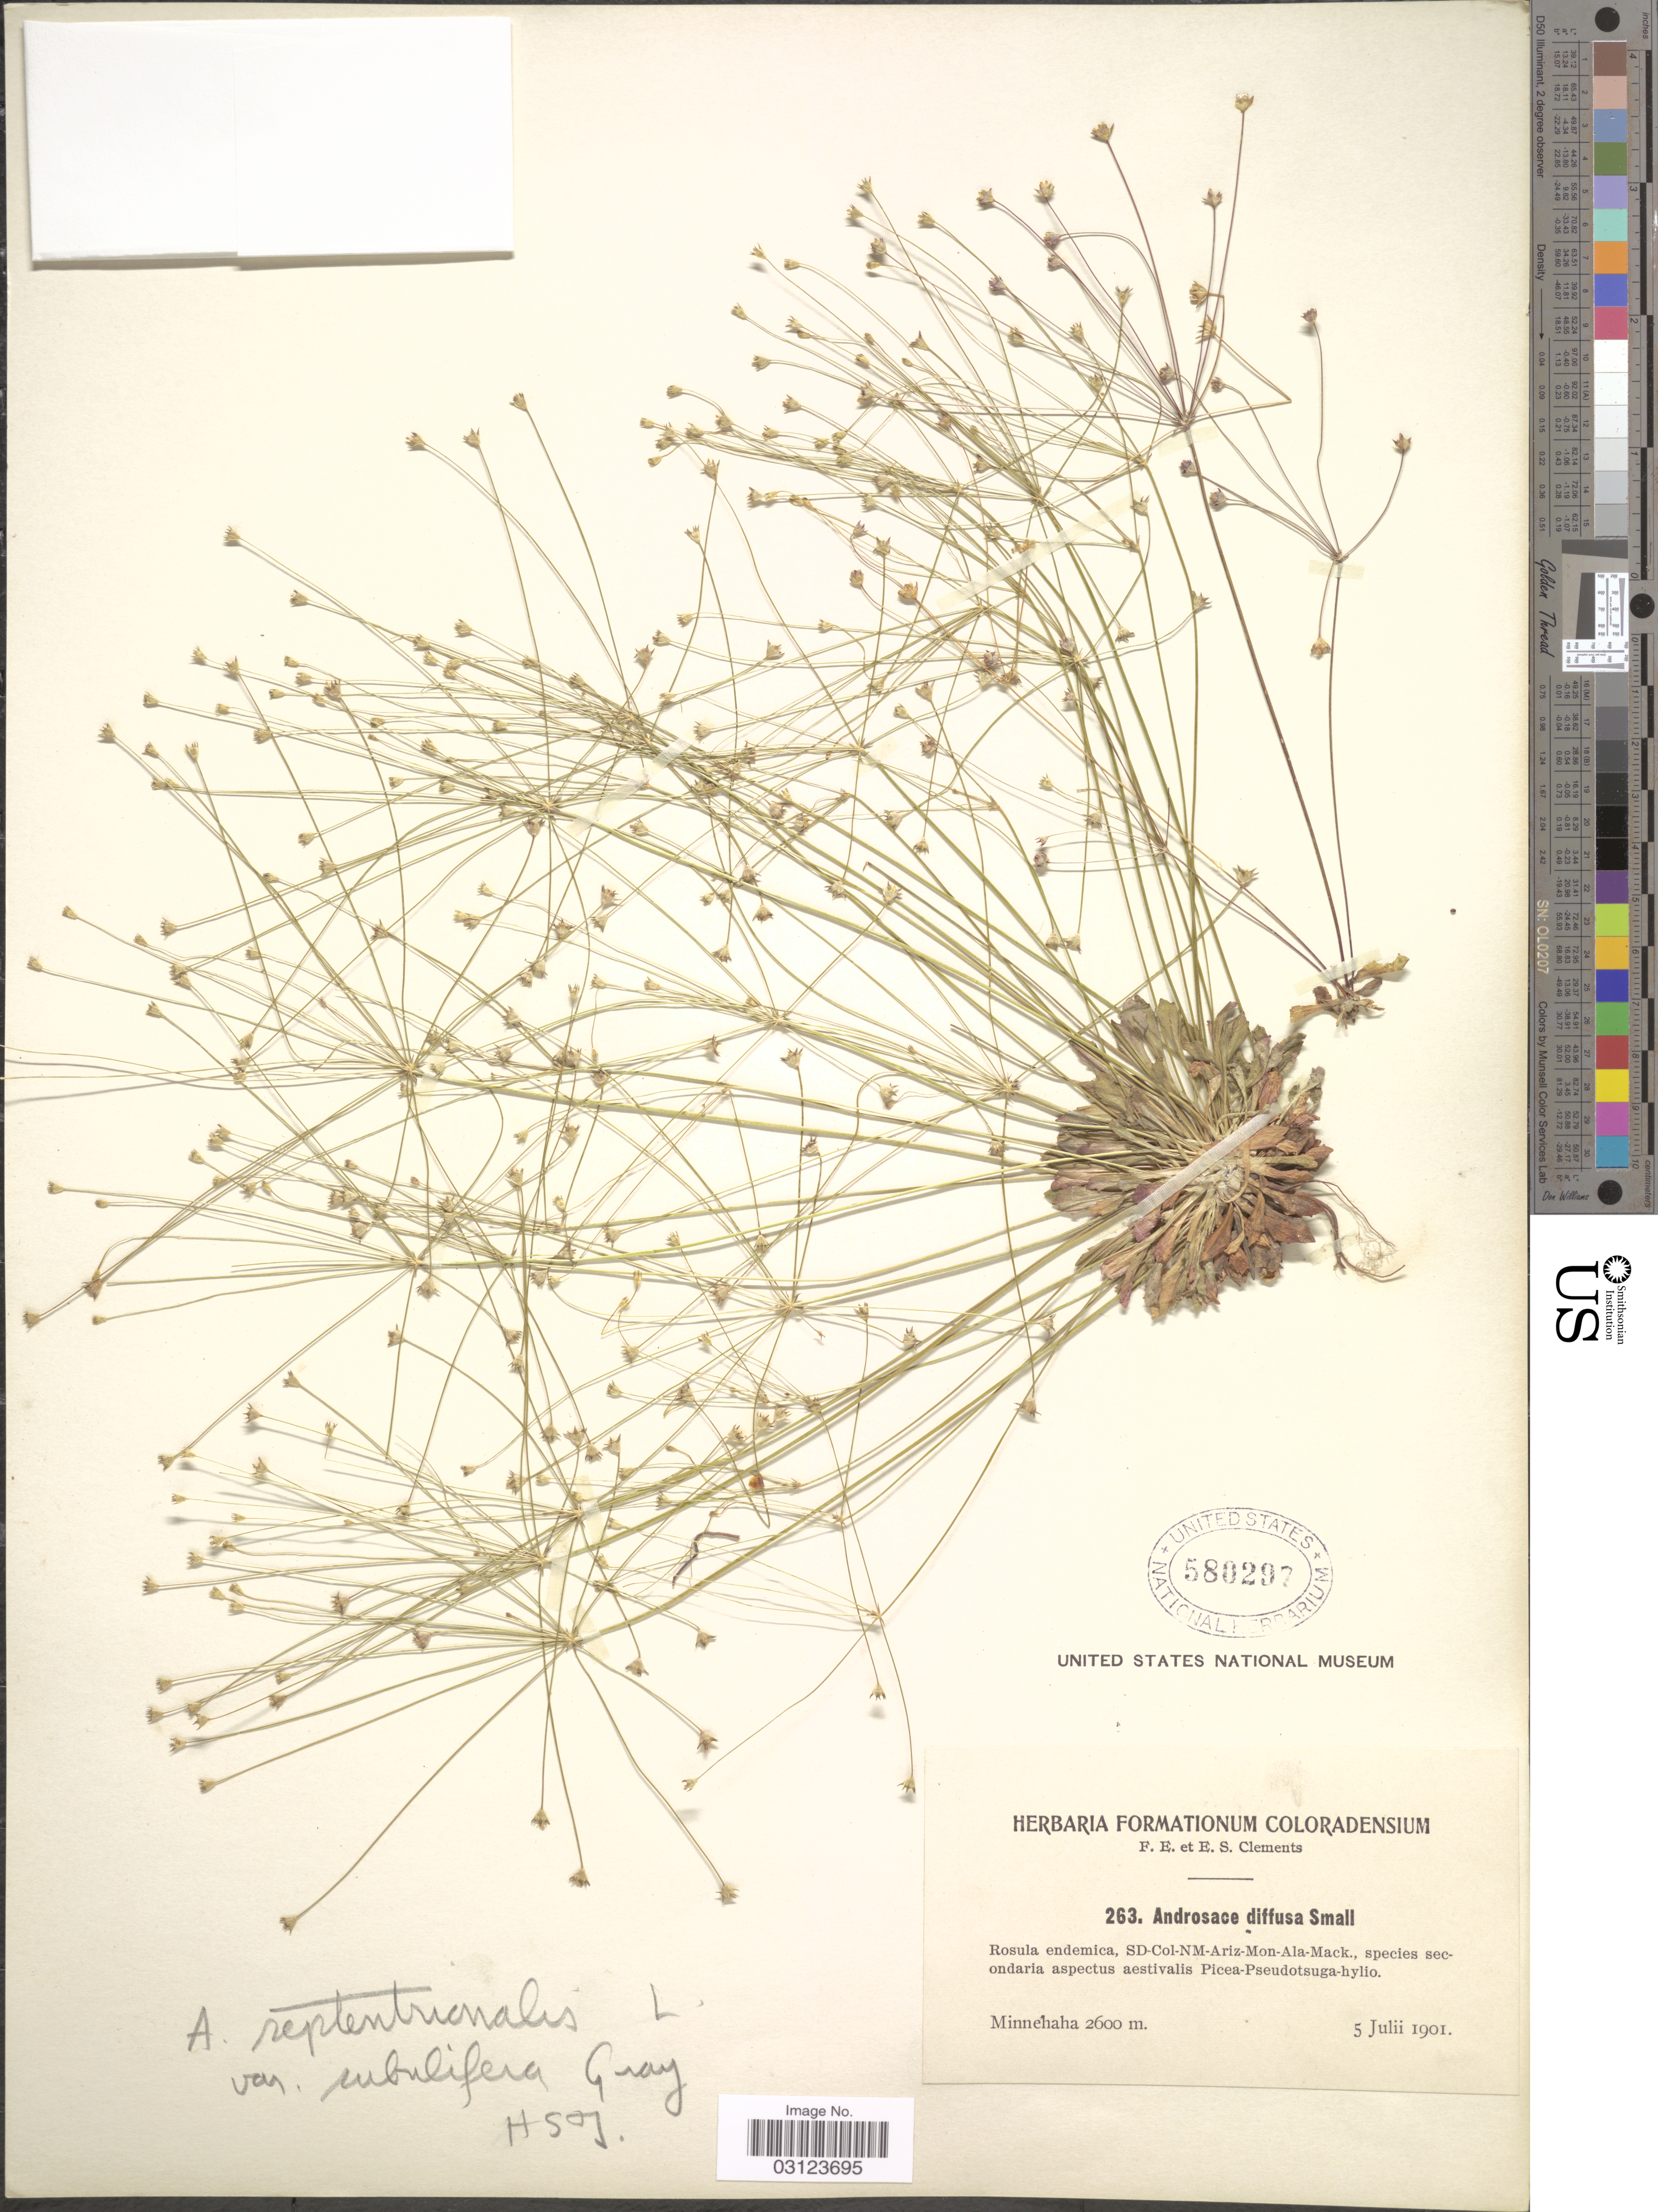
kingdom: Plantae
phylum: Tracheophyta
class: Magnoliopsida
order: Ericales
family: Primulaceae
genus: Androsace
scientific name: Androsace septentrionalis subsp. subulifera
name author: (A. Gray) G.T. Robbins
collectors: F. E. Clements & E. S. Clements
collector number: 263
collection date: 1901-07-05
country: United States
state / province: Colorado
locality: Minnehaha.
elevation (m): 2600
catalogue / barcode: US 580297